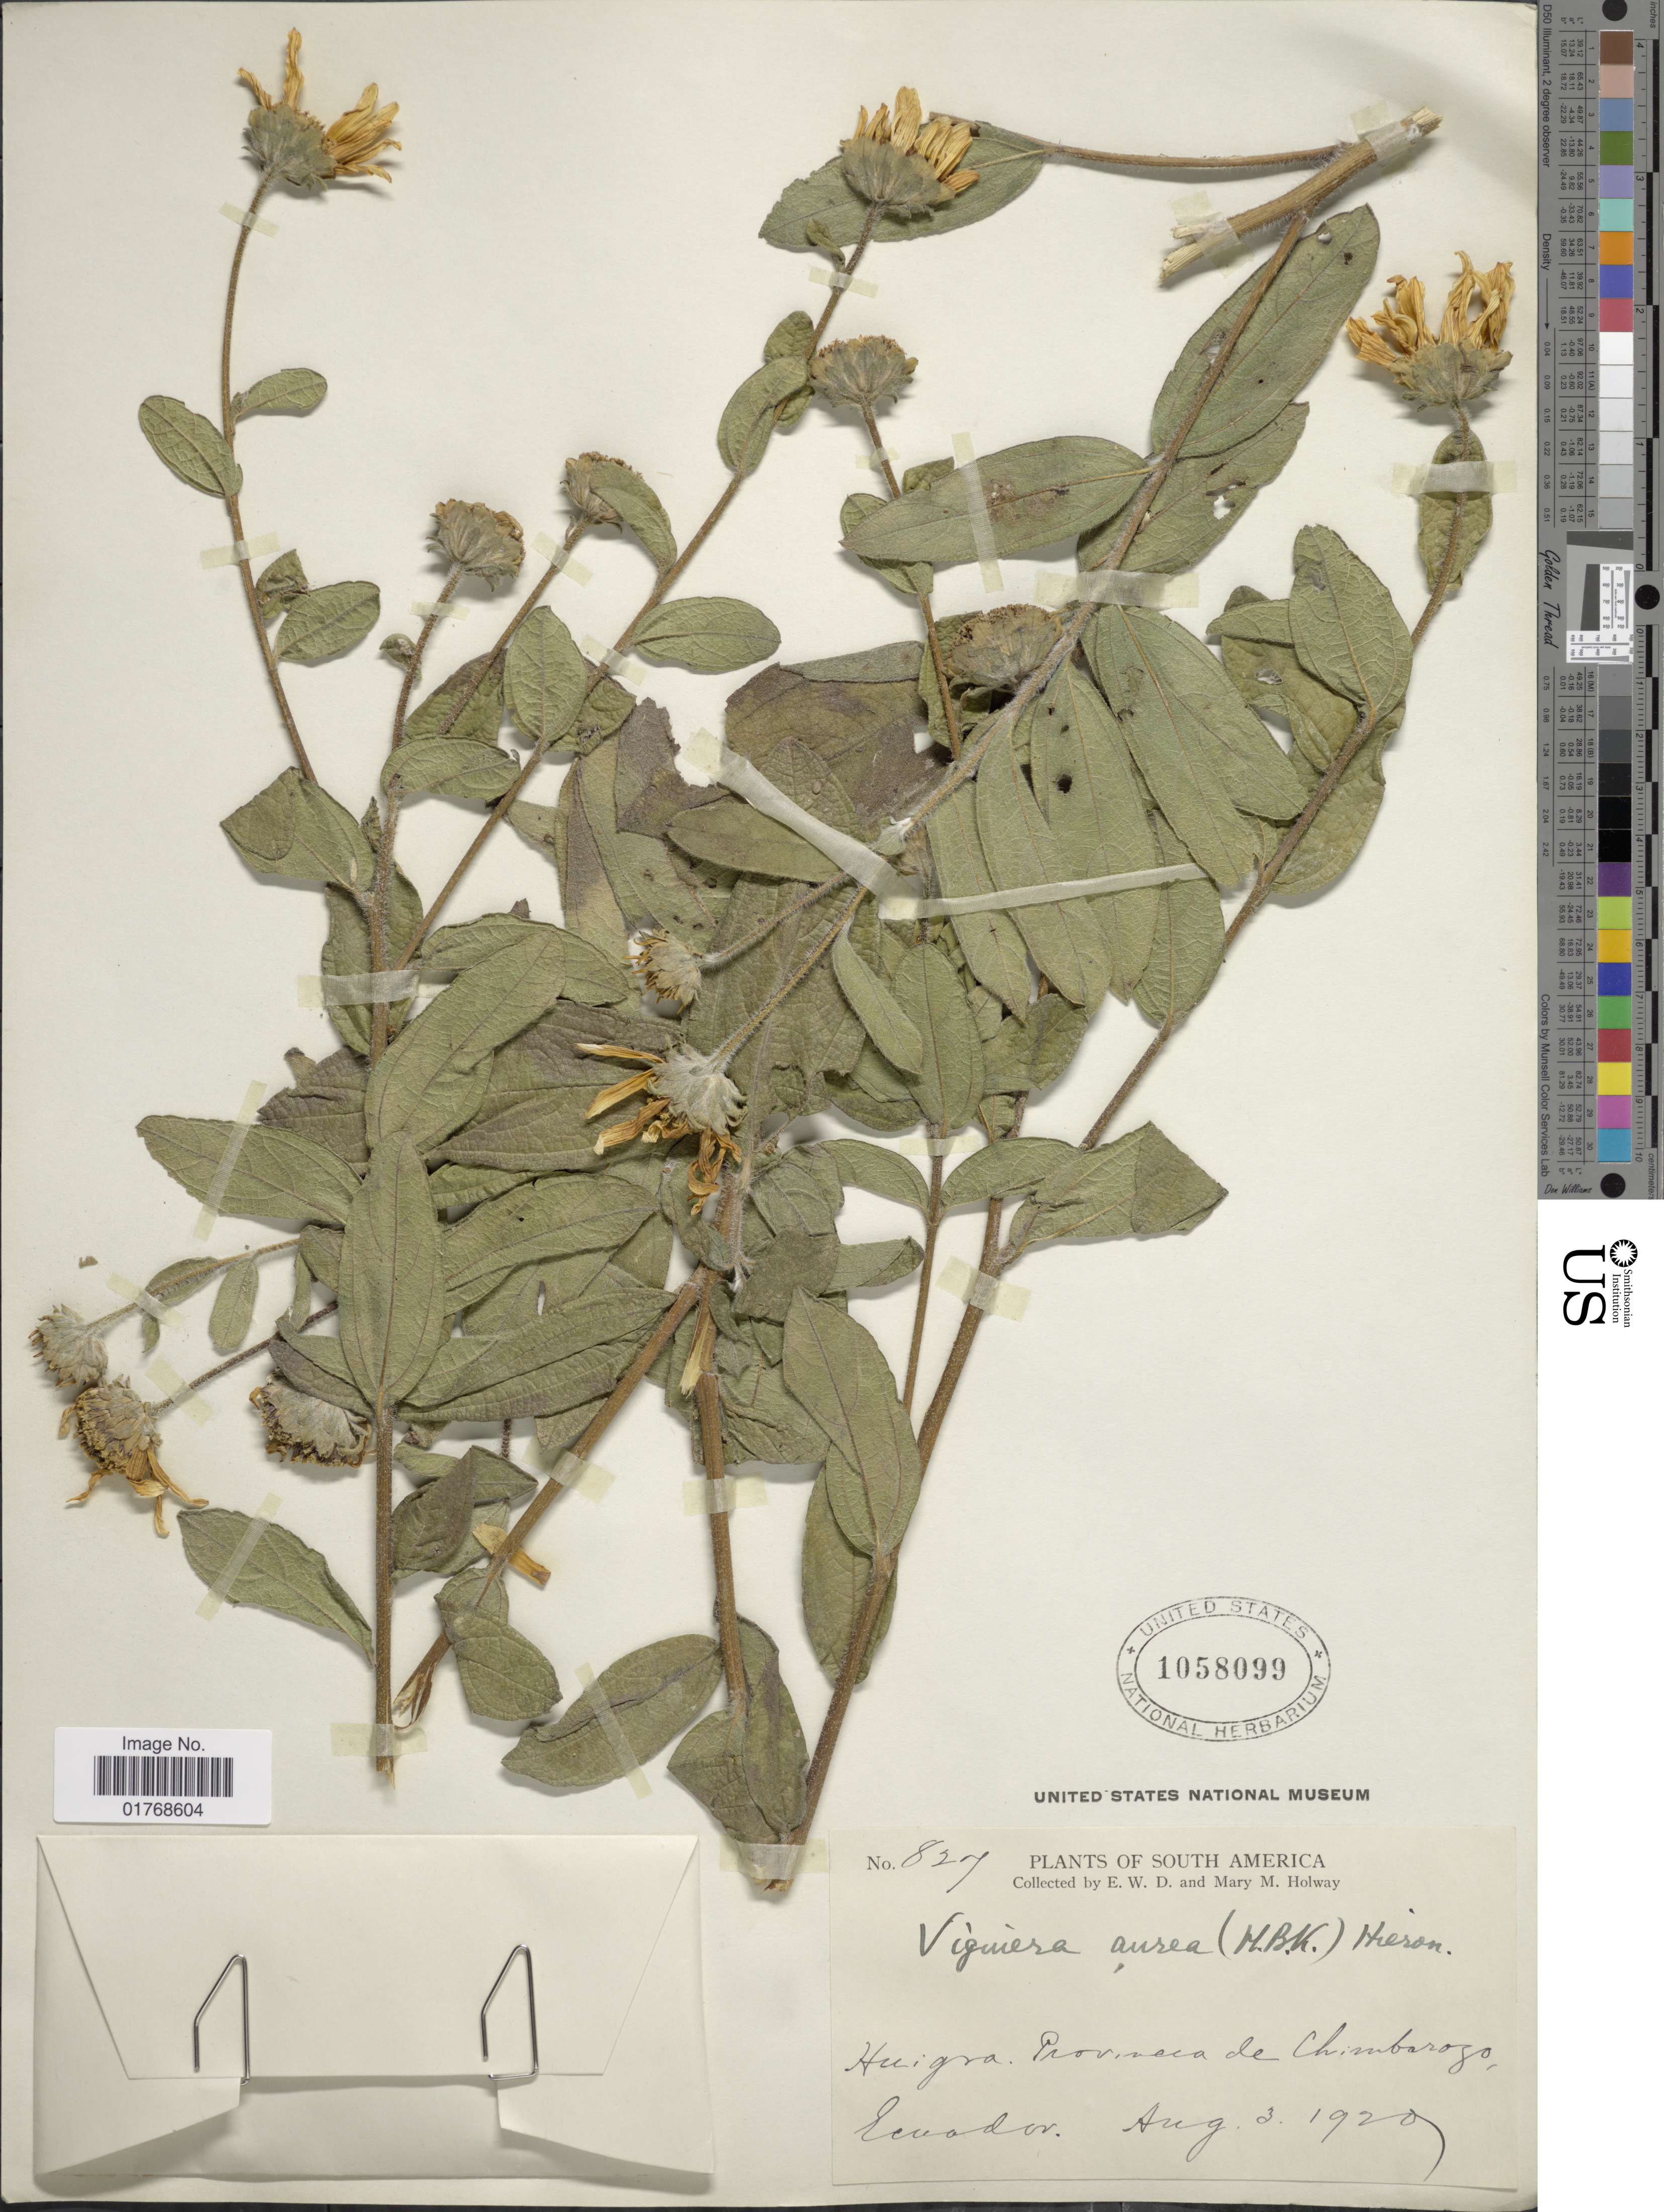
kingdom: Plantae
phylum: Tracheophyta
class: Magnoliopsida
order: Asterales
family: Asteraceae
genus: Viguiera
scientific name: Viguiera incana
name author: (Pers.) S.F. Blake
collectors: E. W. D. Holway & M. M. Holway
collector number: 827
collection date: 1920-08-03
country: Ecuador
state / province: Chimborazo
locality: Huigra. Provincia de Chimborazo, Ecuador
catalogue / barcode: US 1058099